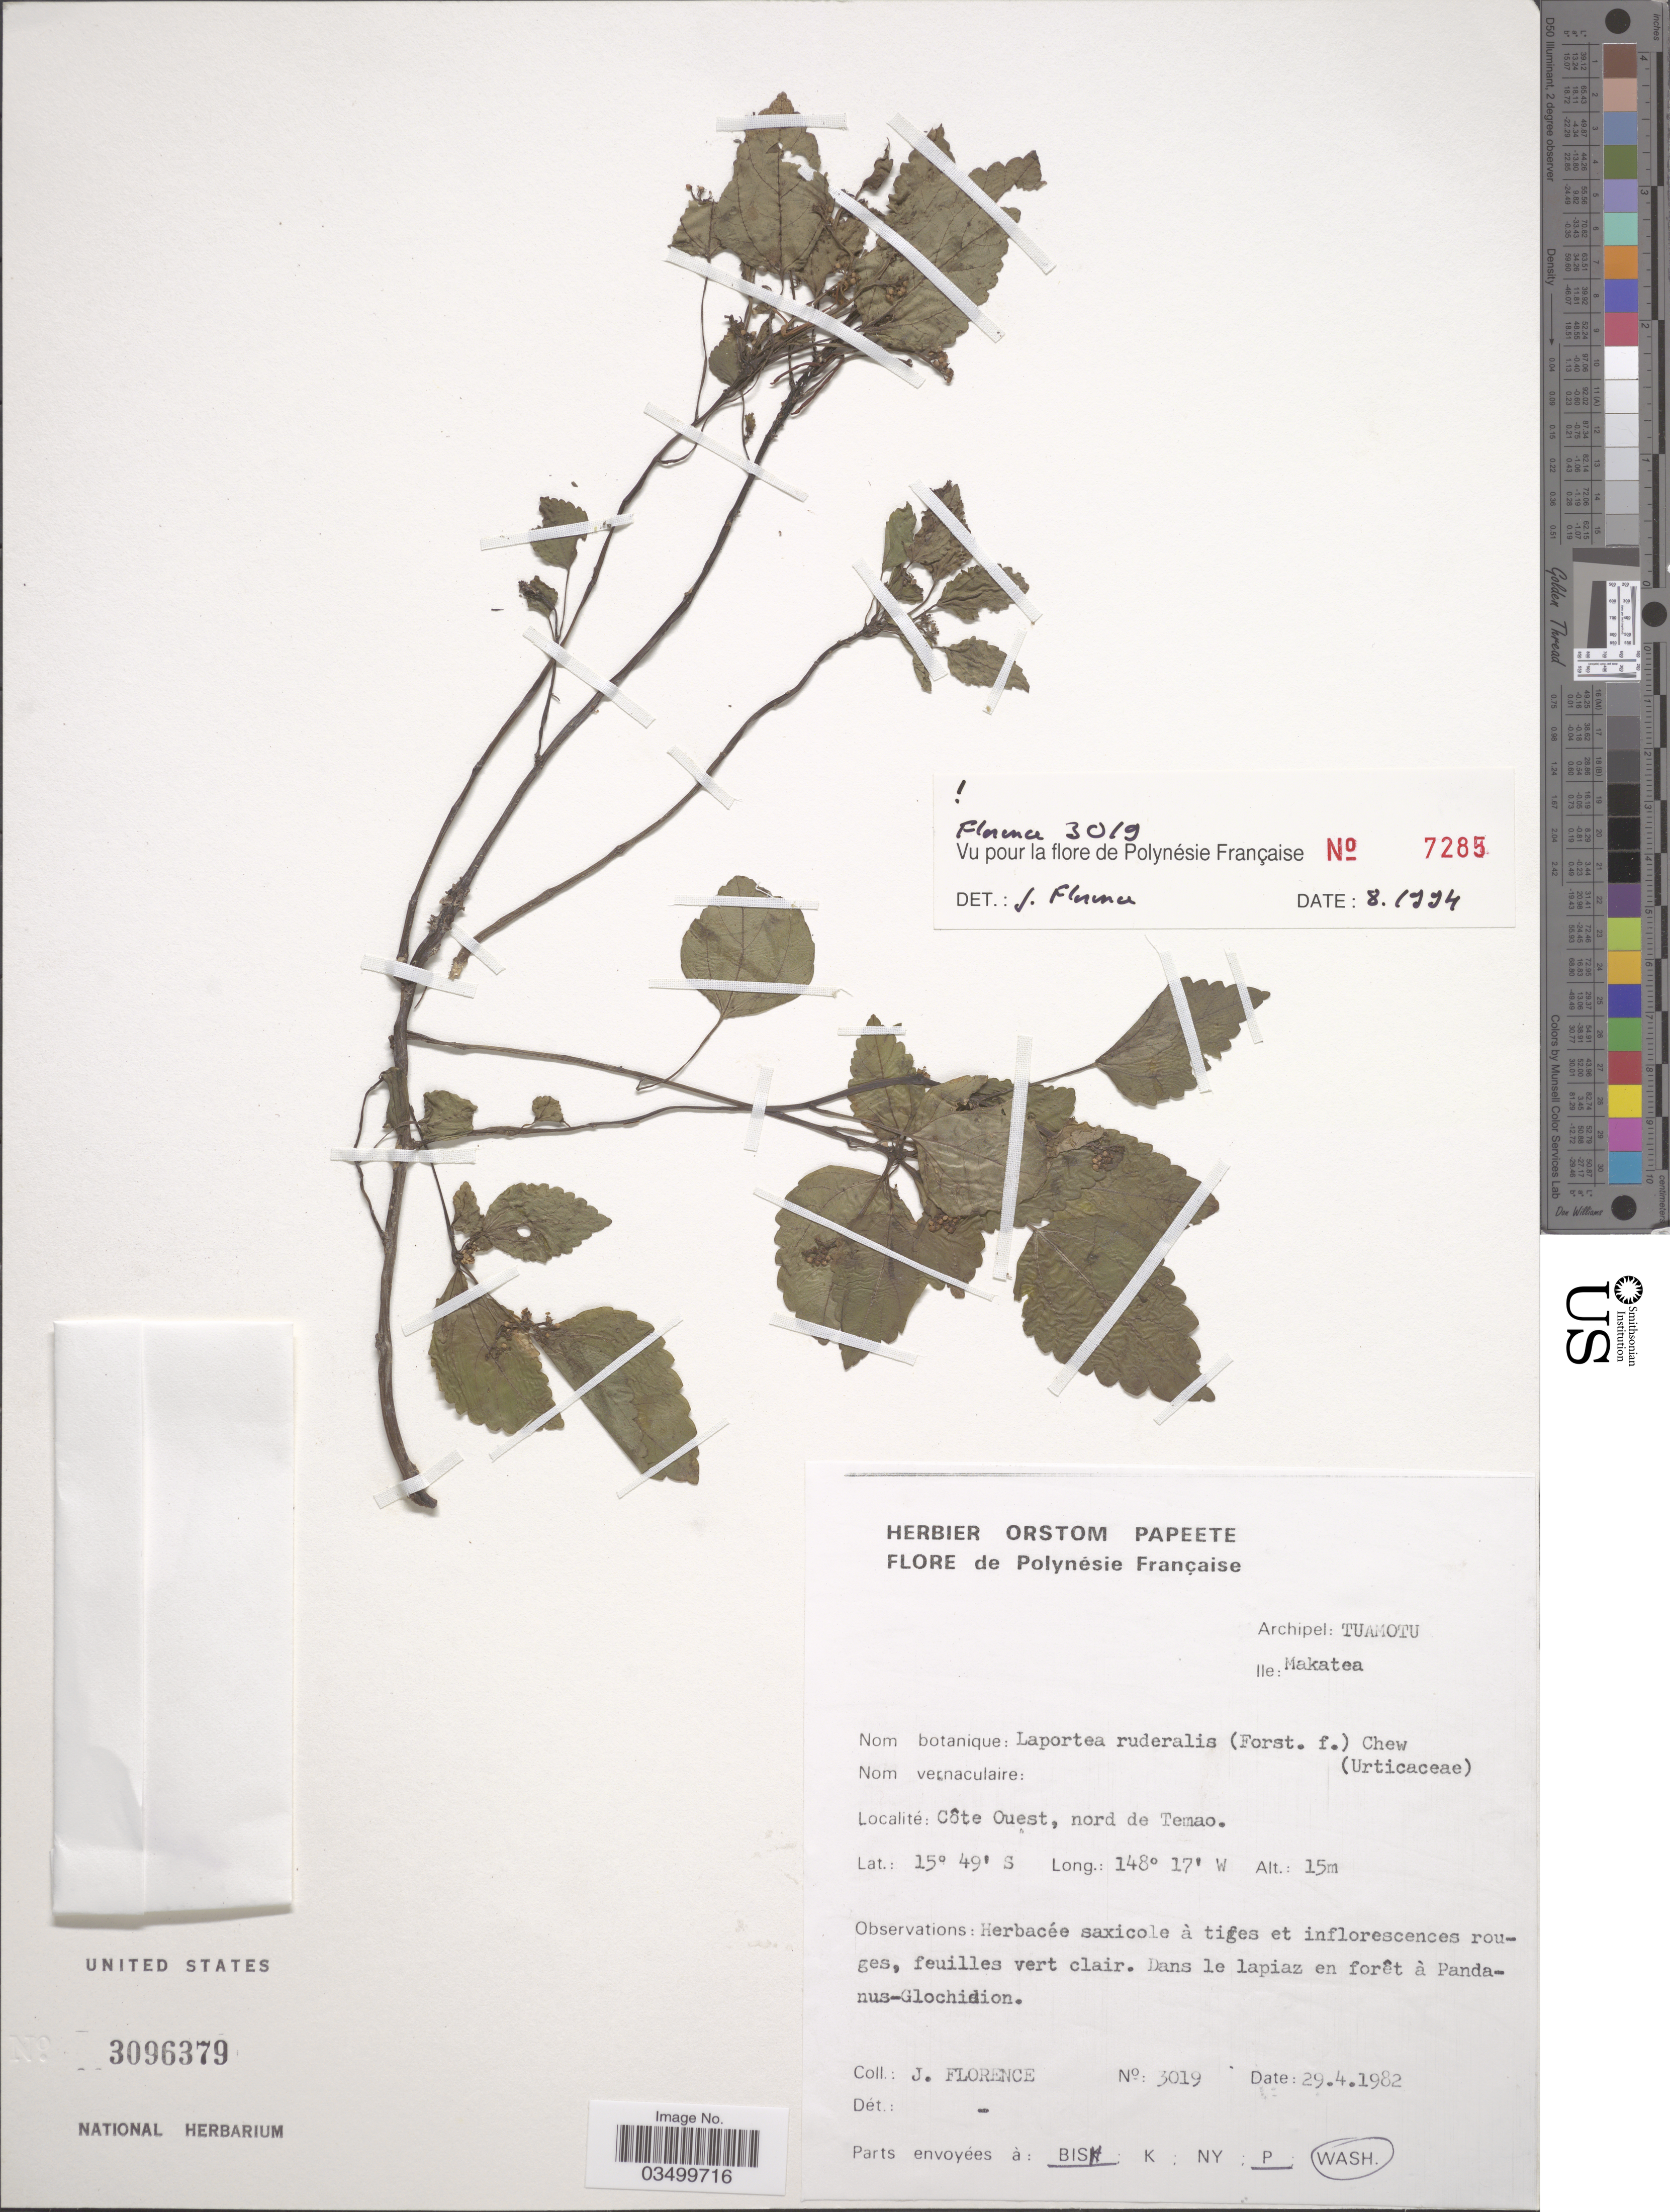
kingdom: Plantae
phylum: Tracheophyta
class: Magnoliopsida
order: Rosales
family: Urticaceae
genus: Laportea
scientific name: Laportea ruderalis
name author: (G. Forst.) Chew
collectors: J. Florence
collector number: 3019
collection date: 1982-04-29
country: French Polynesia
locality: Polynésie Française. Archipel: Tuamotu. Ile: Makatea. Côte Ouest, nord de Temao.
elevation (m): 15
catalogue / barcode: US 3096379